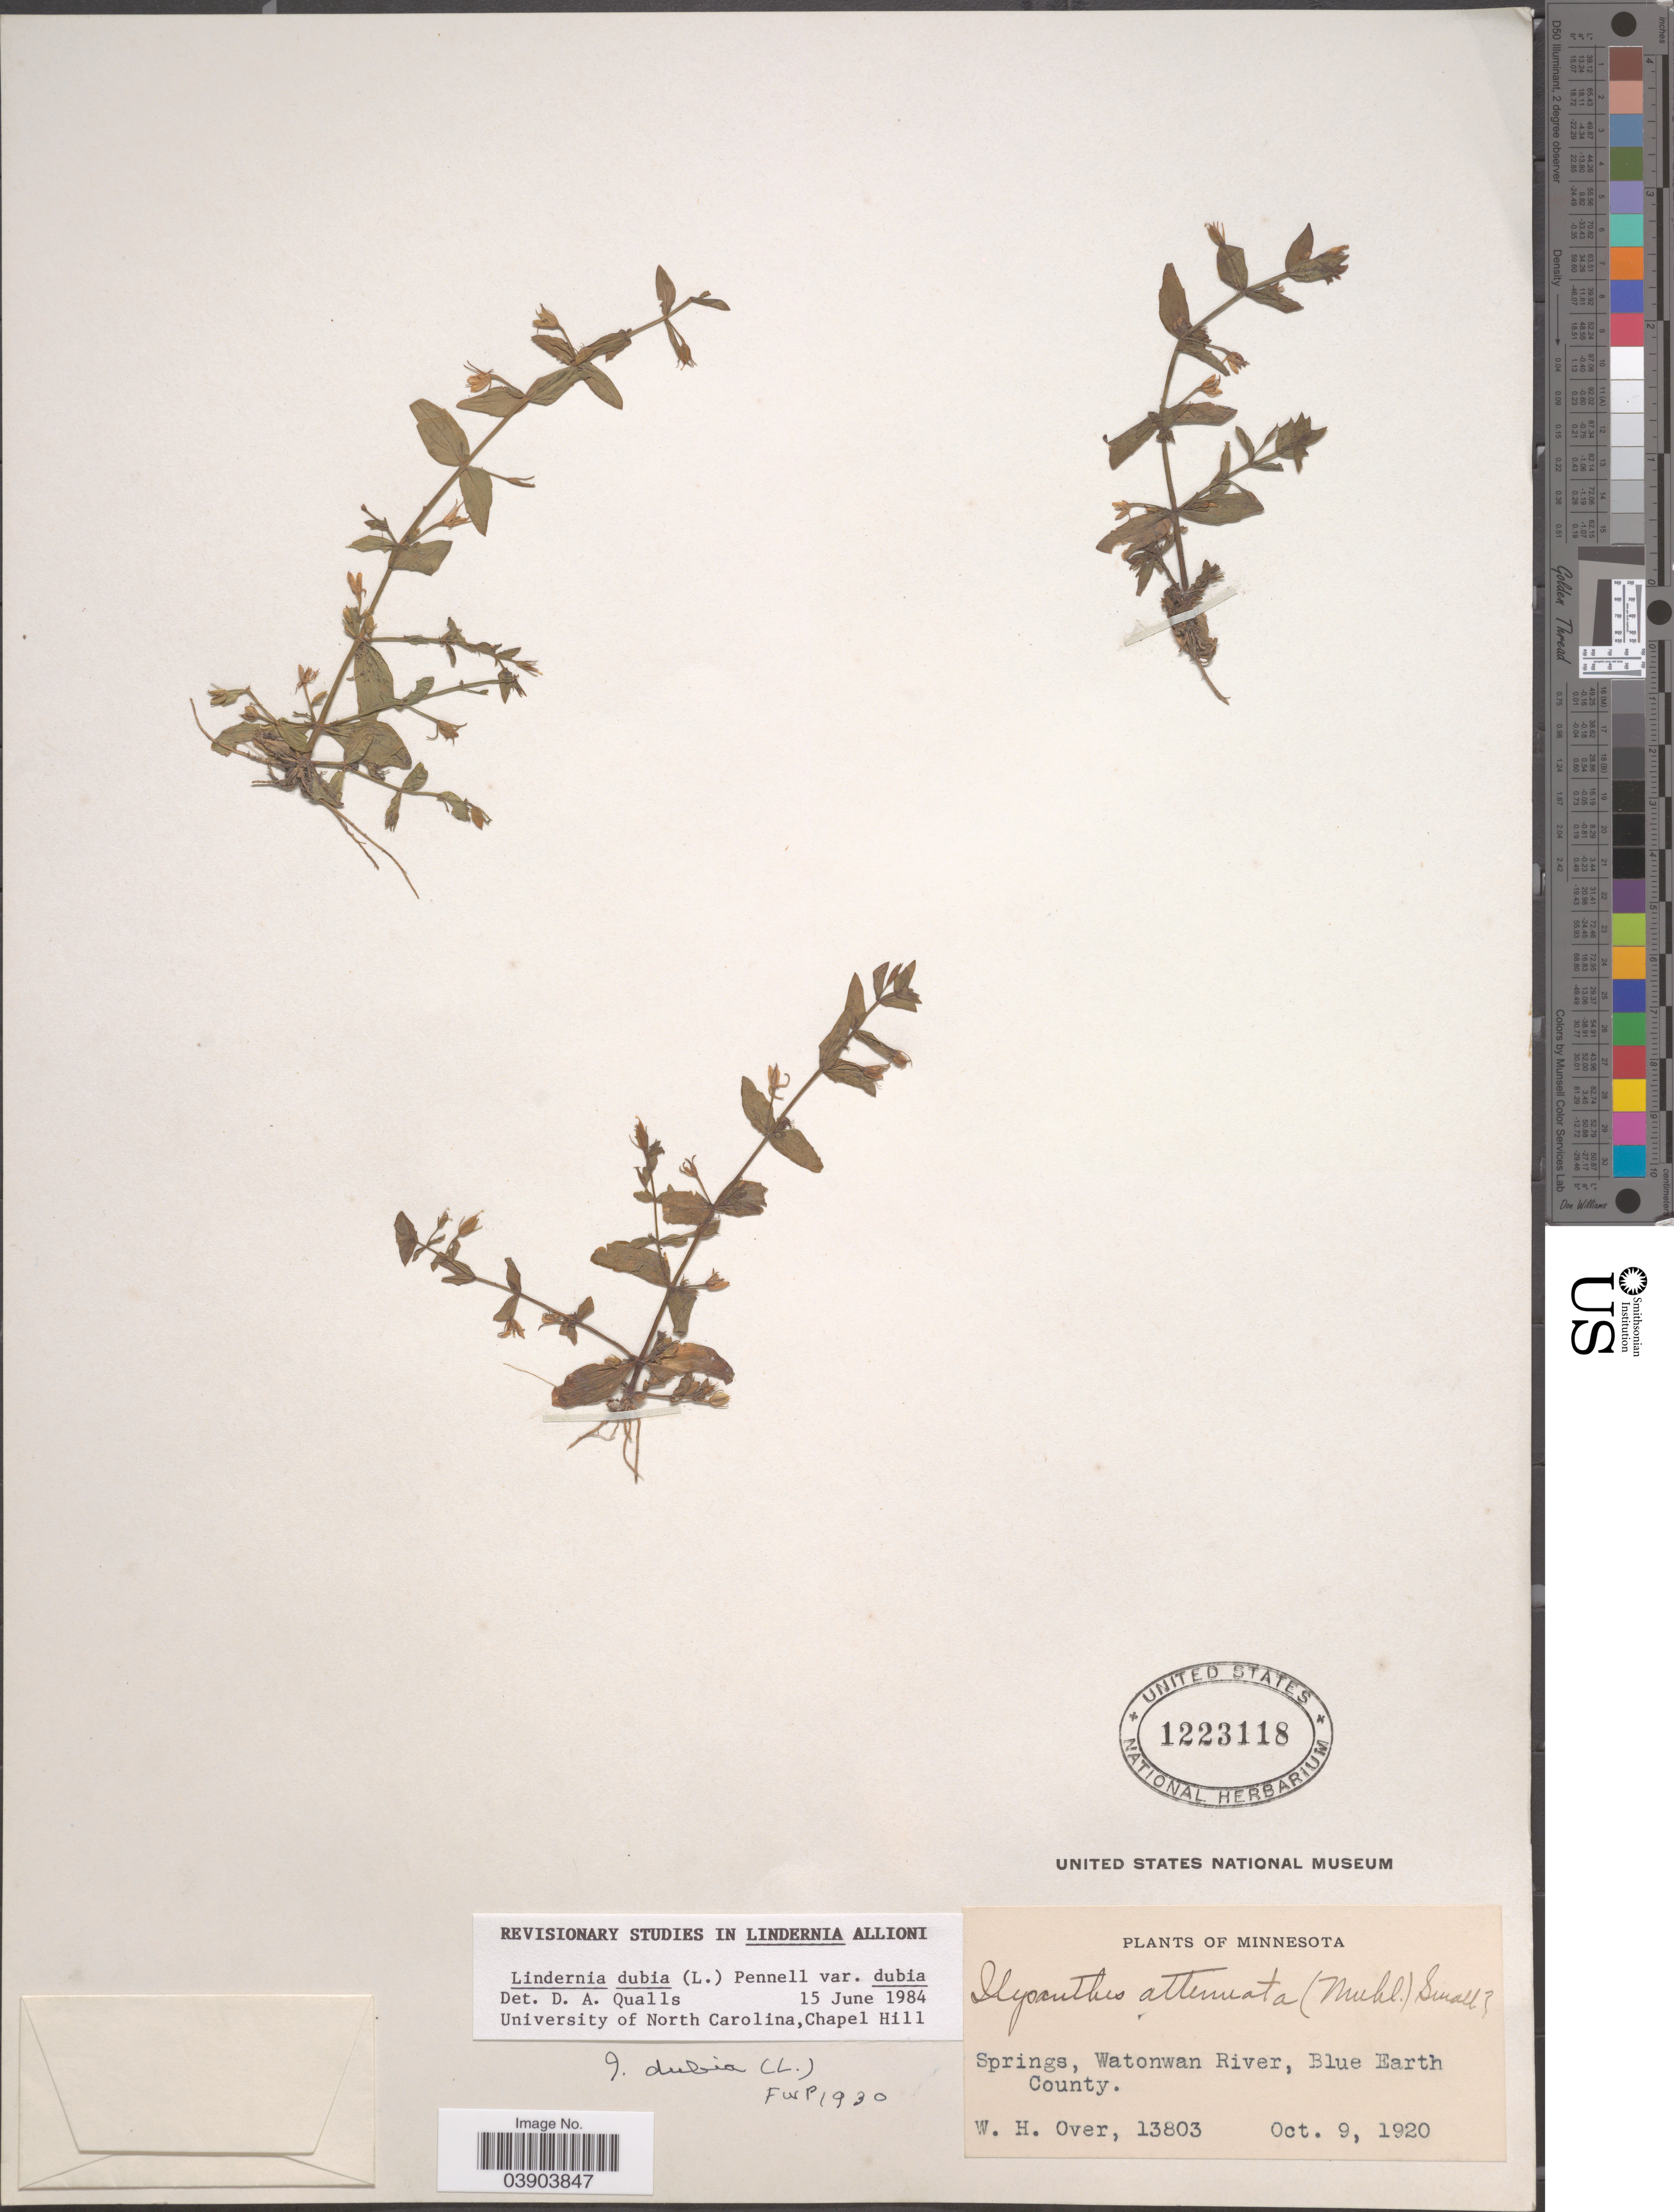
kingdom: Plantae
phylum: Tracheophyta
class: Magnoliopsida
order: Lamiales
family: Linderniaceae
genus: Lindernia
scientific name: Lindernia dubia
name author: (L.) Pennell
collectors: W. Over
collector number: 13803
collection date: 1920-10-09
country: United States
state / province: Minnesota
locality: Springs, Watonwan River, Blue Earth County.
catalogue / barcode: US 1223118